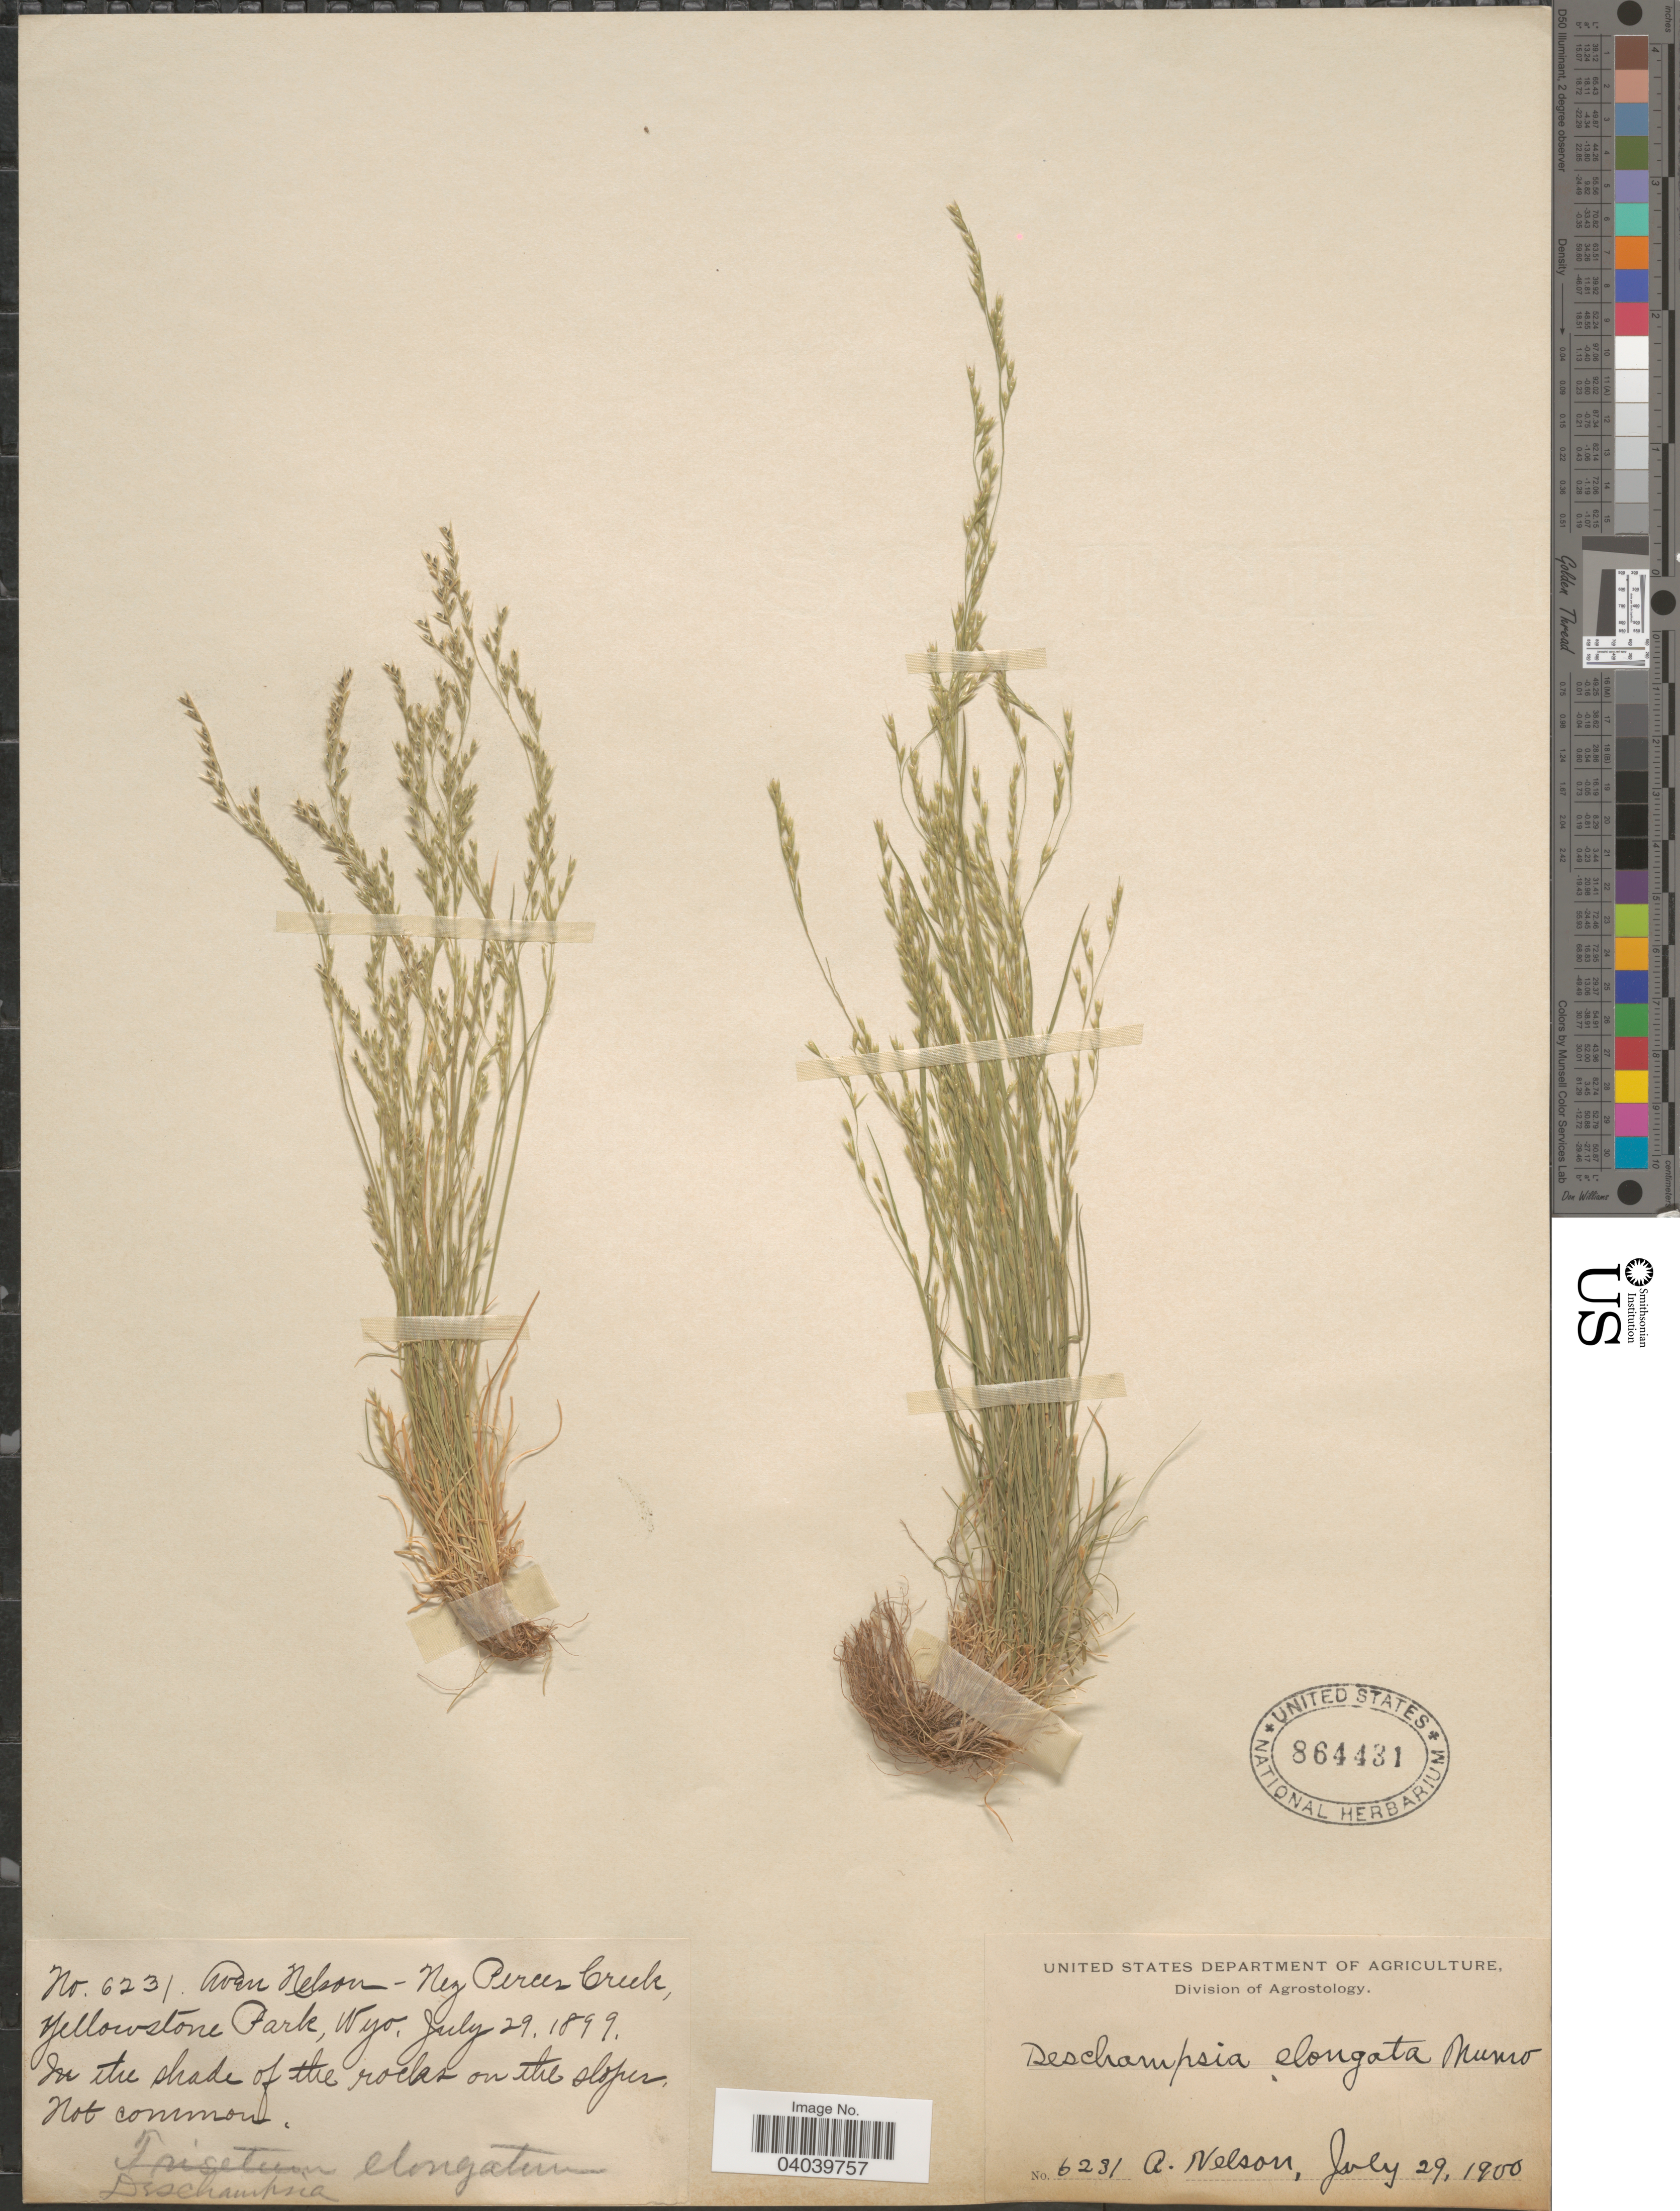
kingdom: Plantae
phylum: Tracheophyta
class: Liliopsida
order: Poales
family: Poaceae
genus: Deschampsia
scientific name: Deschampsia elongata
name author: (Hook.) Munro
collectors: A. Nelson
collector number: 6231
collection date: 1900-07-29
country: United States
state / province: Wyoming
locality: Nez Perces Creek, Yellowstone Park.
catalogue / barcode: US 864431